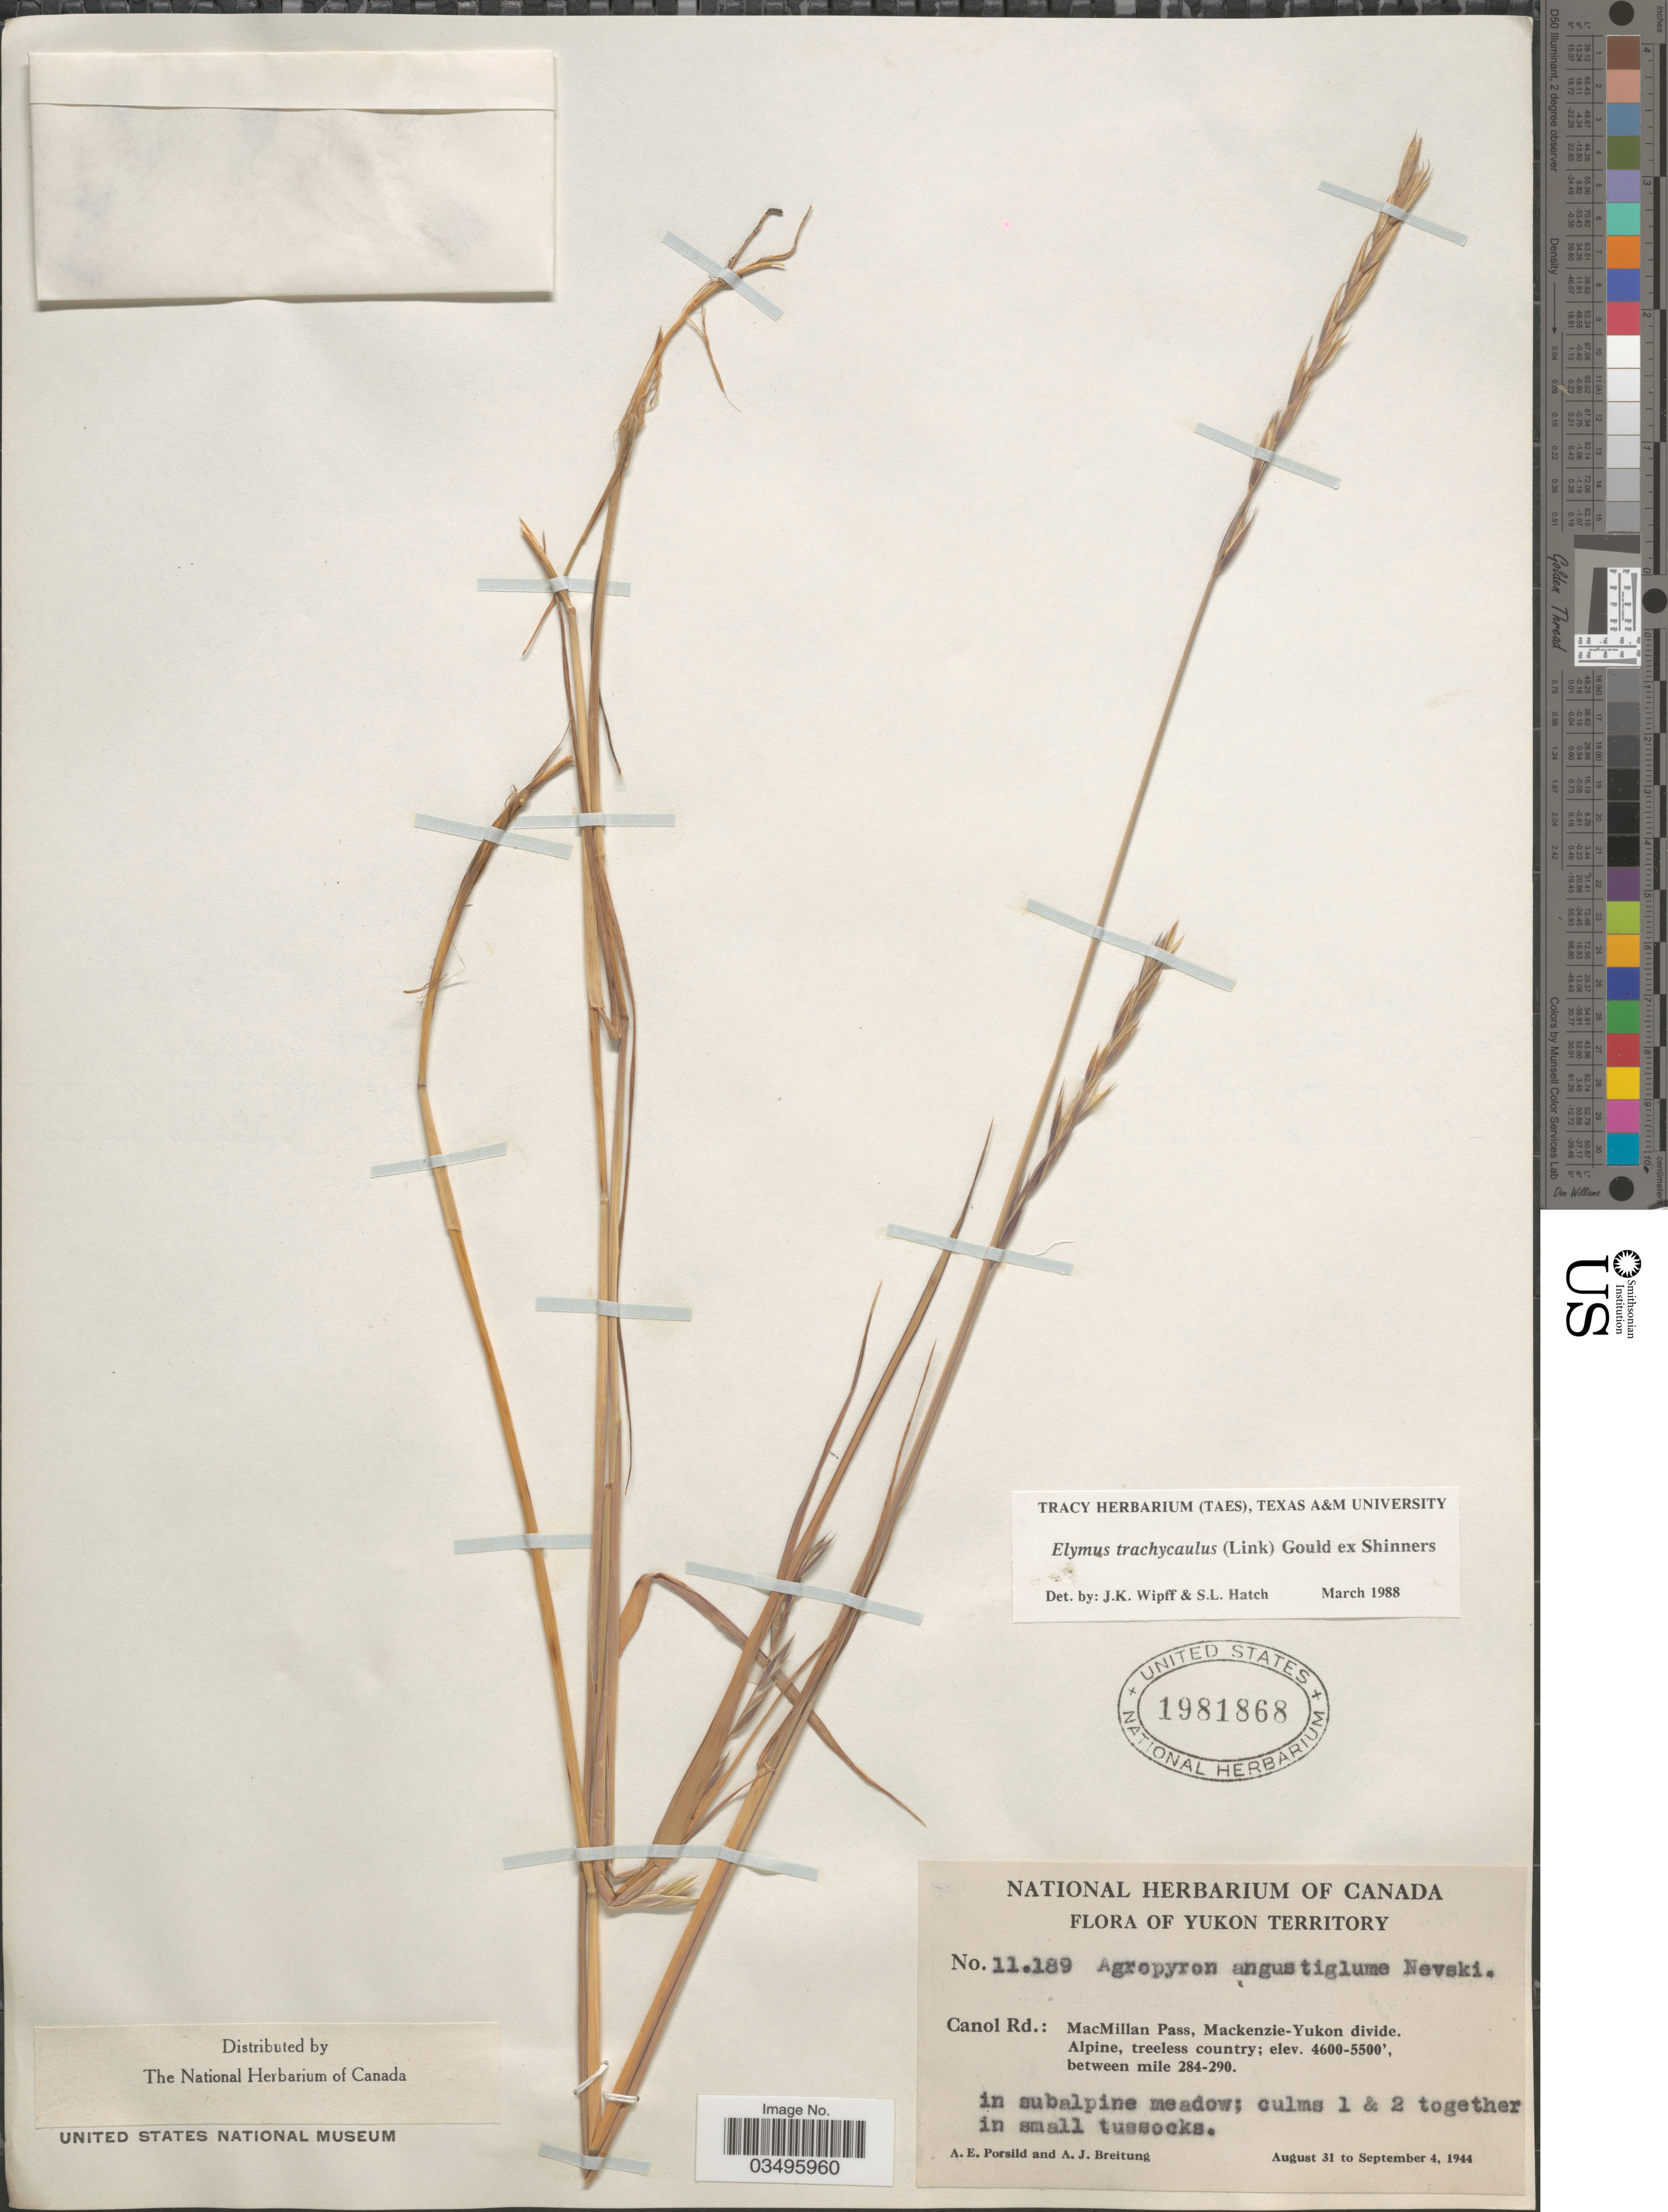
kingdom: Plantae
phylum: Tracheophyta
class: Liliopsida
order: Poales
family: Poaceae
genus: Elymus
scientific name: Elymus trachycaulus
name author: (Link) Gould ex Shinners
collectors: A. E. Porsild & A. Breitung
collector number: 11189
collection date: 1944-08-31/1944-09-04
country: Canada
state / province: Yukon Territory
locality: Canol Rd.: MacMillan Pass, Mackenzie-Yukon divide. Alpine, treeless country; between mile 284-290.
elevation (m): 1402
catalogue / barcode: US 1981868